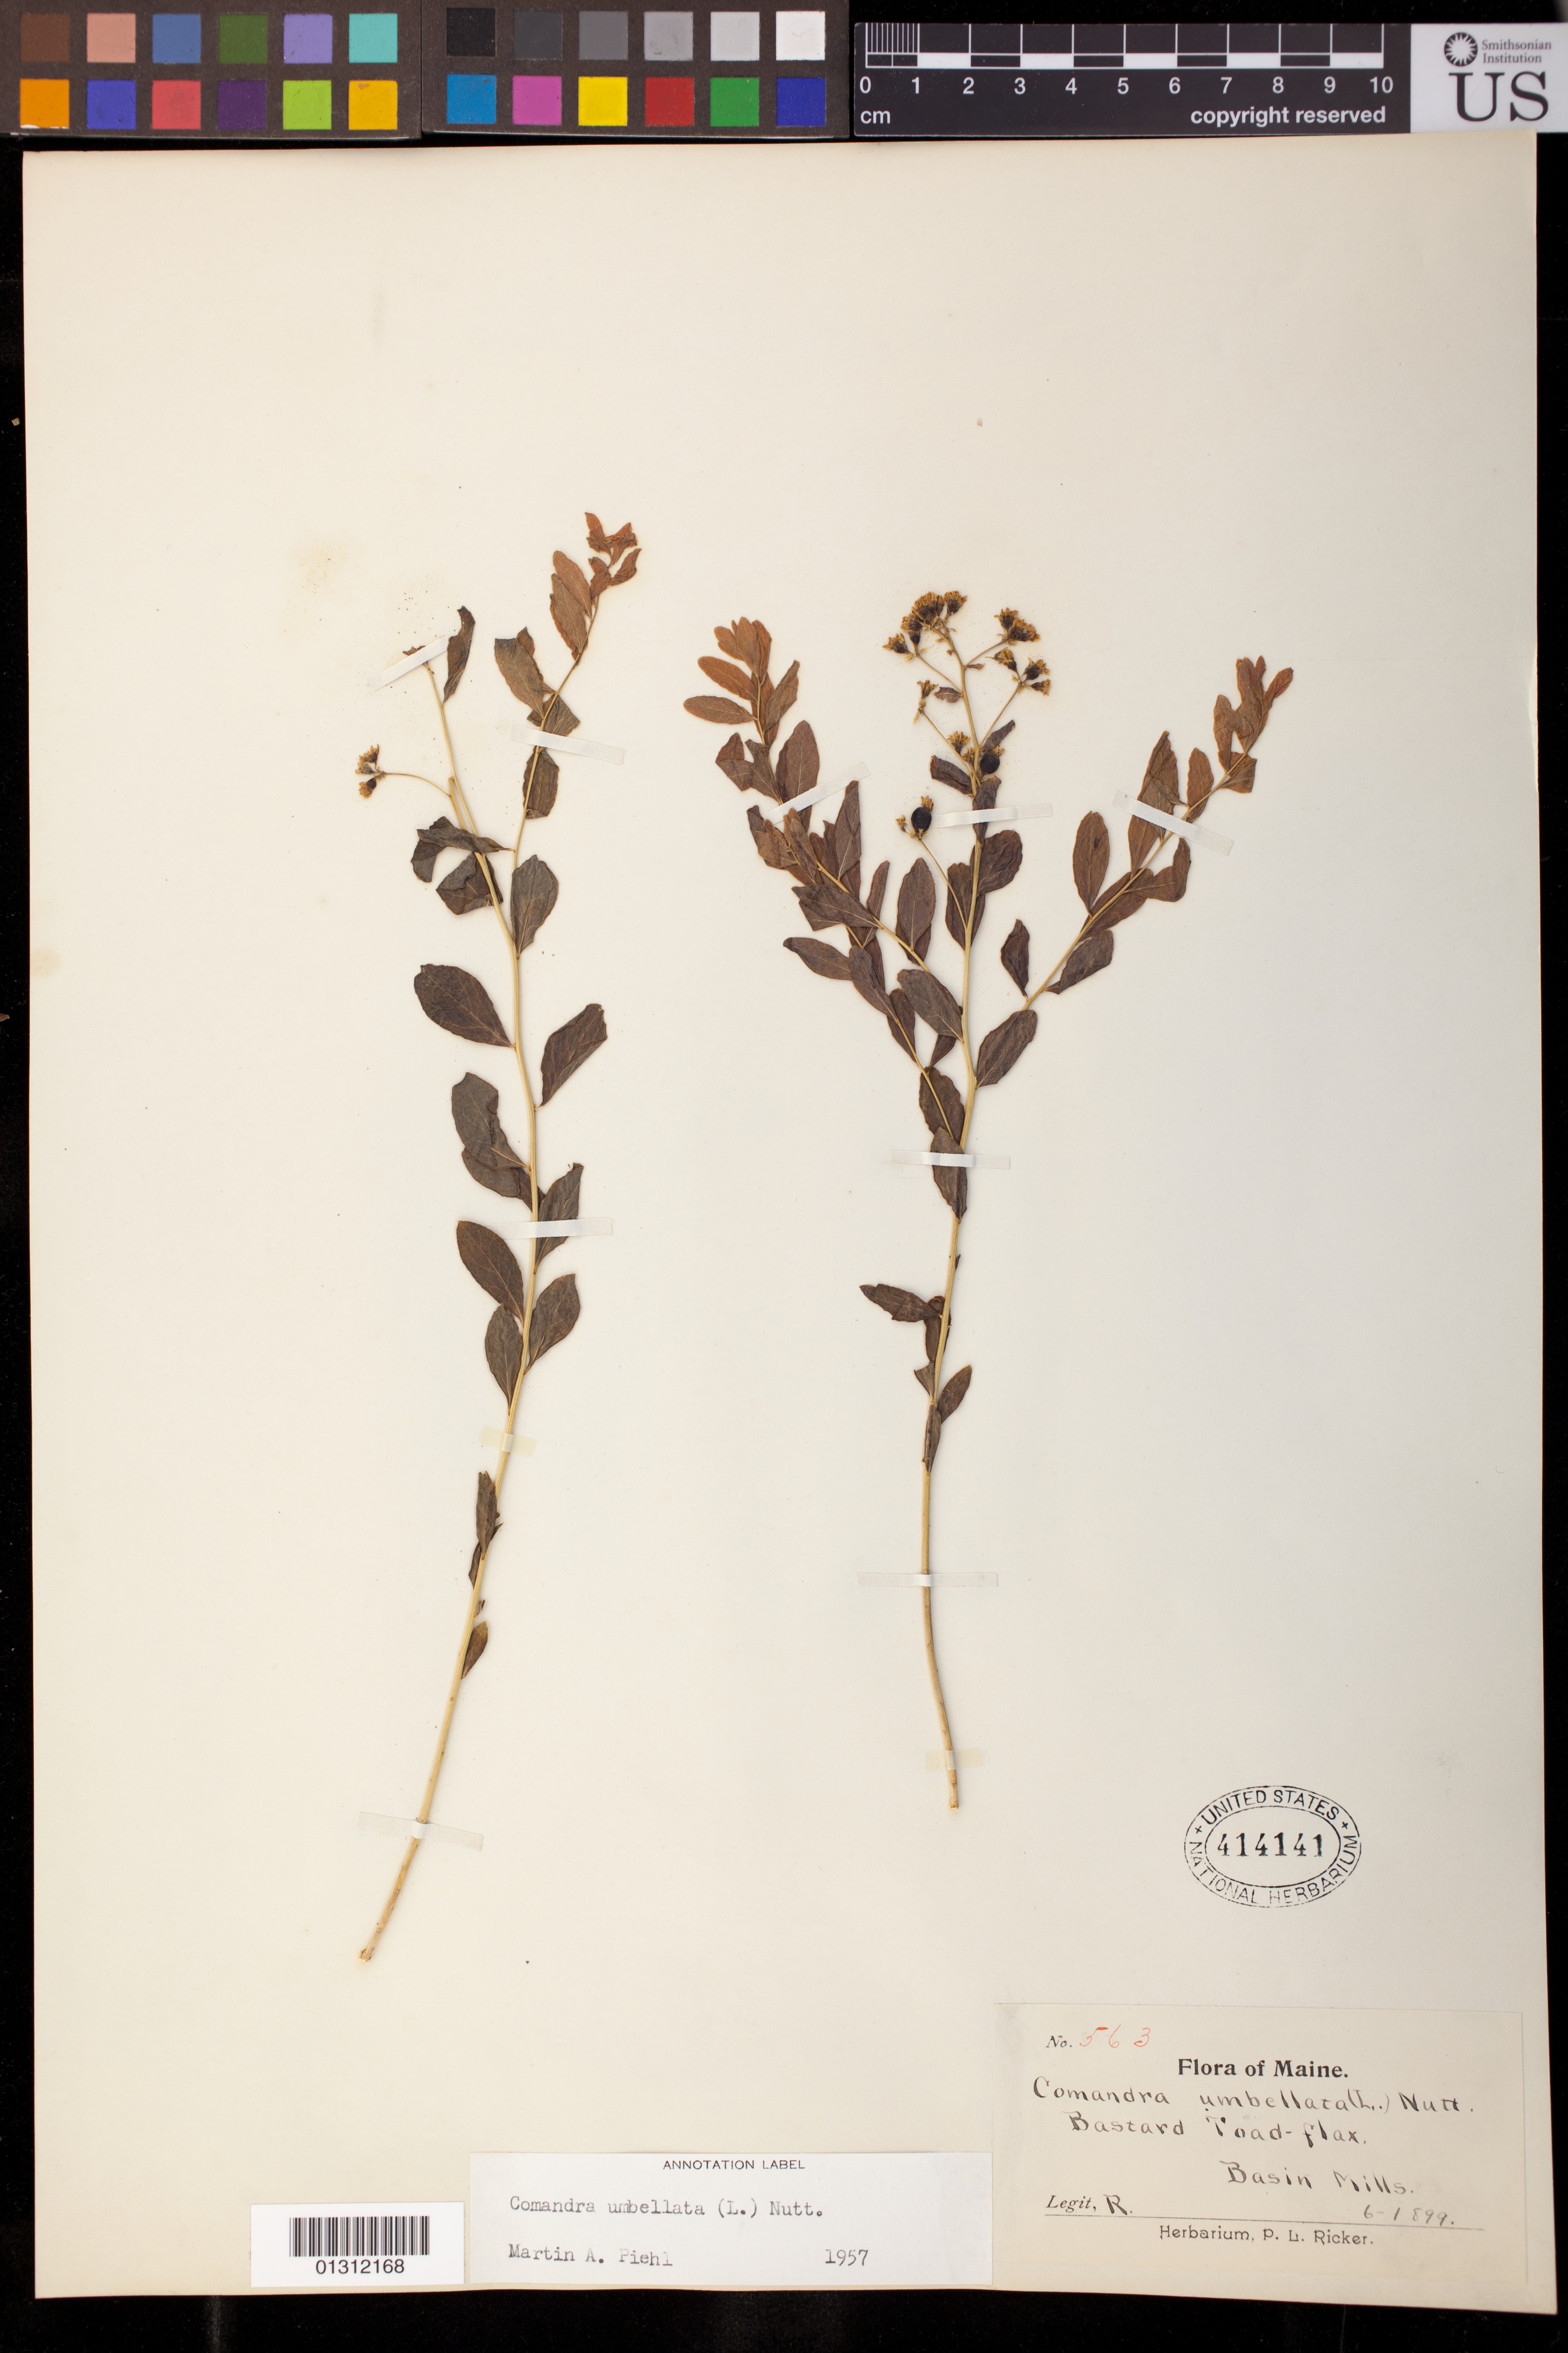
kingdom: Plantae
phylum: Tracheophyta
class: Magnoliopsida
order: Santalales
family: Comandraceae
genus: Comandra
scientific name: Comandra umbellata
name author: (L.) Nutt.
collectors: P. Ricker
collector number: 563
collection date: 1899-06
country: United States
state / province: Maine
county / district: Penobscot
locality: Basin Mills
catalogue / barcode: US 414141